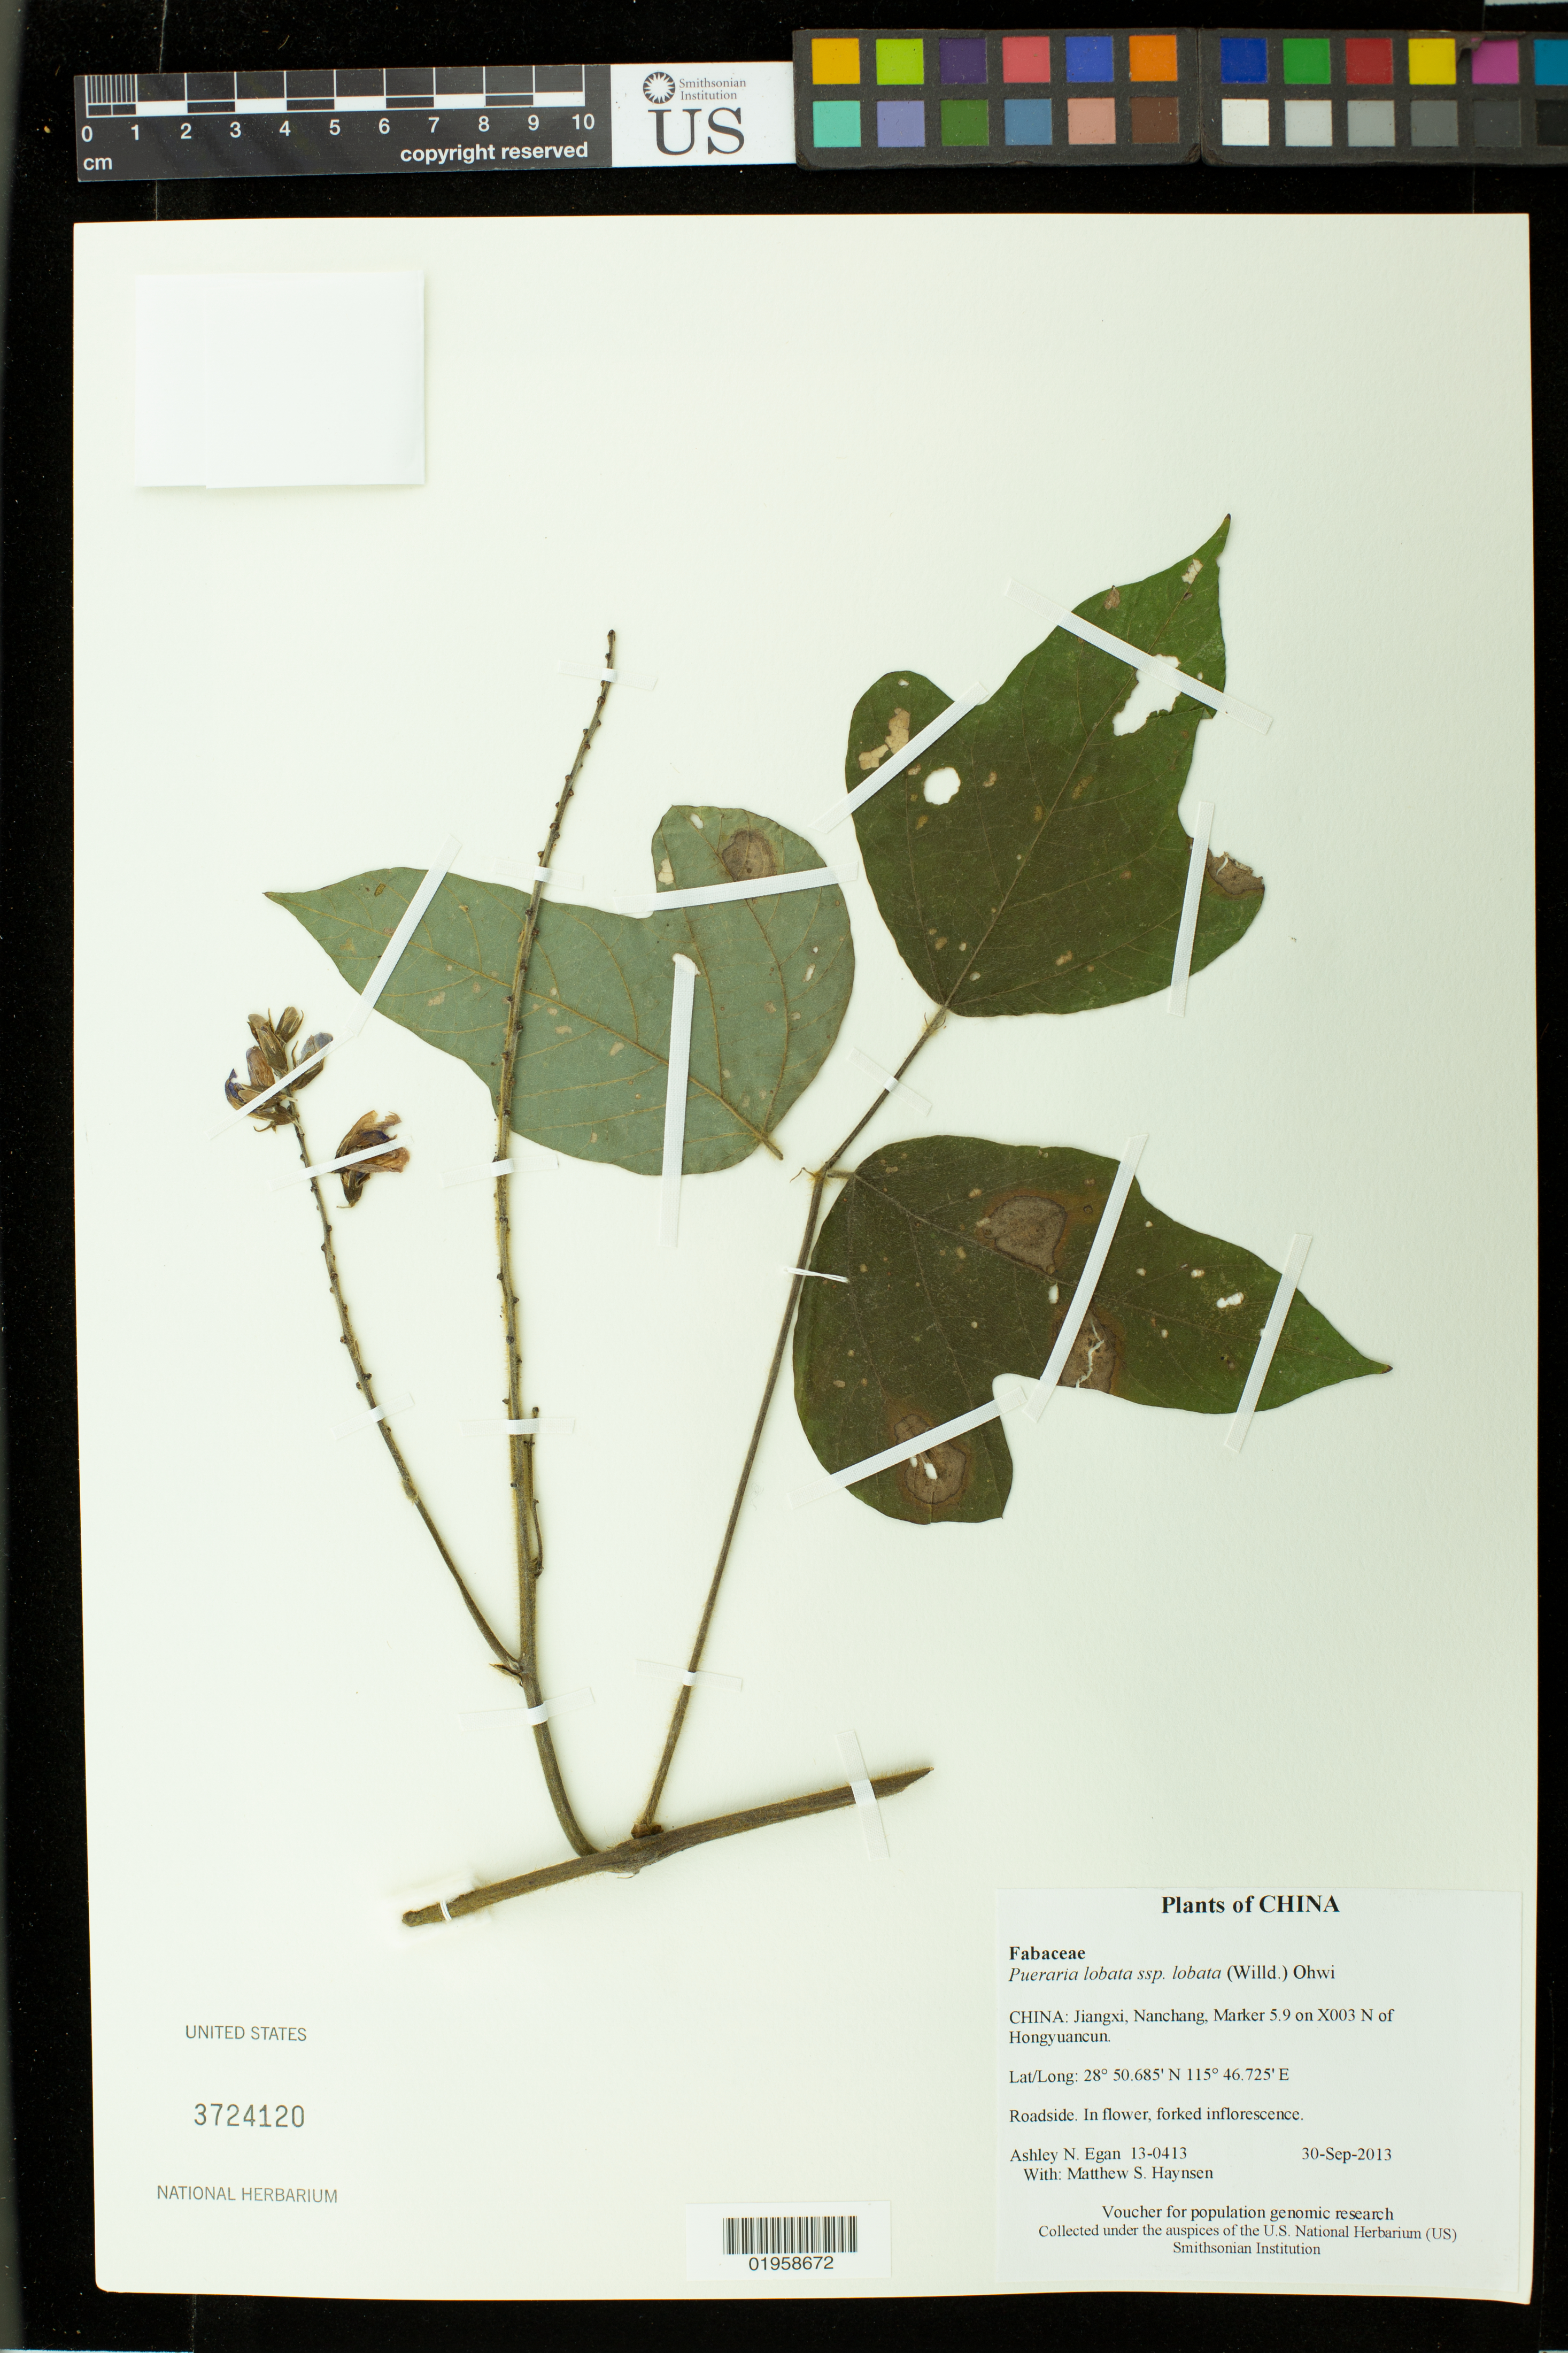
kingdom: Plantae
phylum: Tracheophyta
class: Magnoliopsida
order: Fabales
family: Fabaceae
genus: Pueraria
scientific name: Pueraria lobata subsp. lobata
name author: (Willd.) Ohwi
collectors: A. N. Egan & M. Hansen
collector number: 13-0413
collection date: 2013-09-30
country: China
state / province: Jiangxi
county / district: Nanchang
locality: Marker 5.9 on X003 in Meiling Forest Nature Preserve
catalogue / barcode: US 3724120